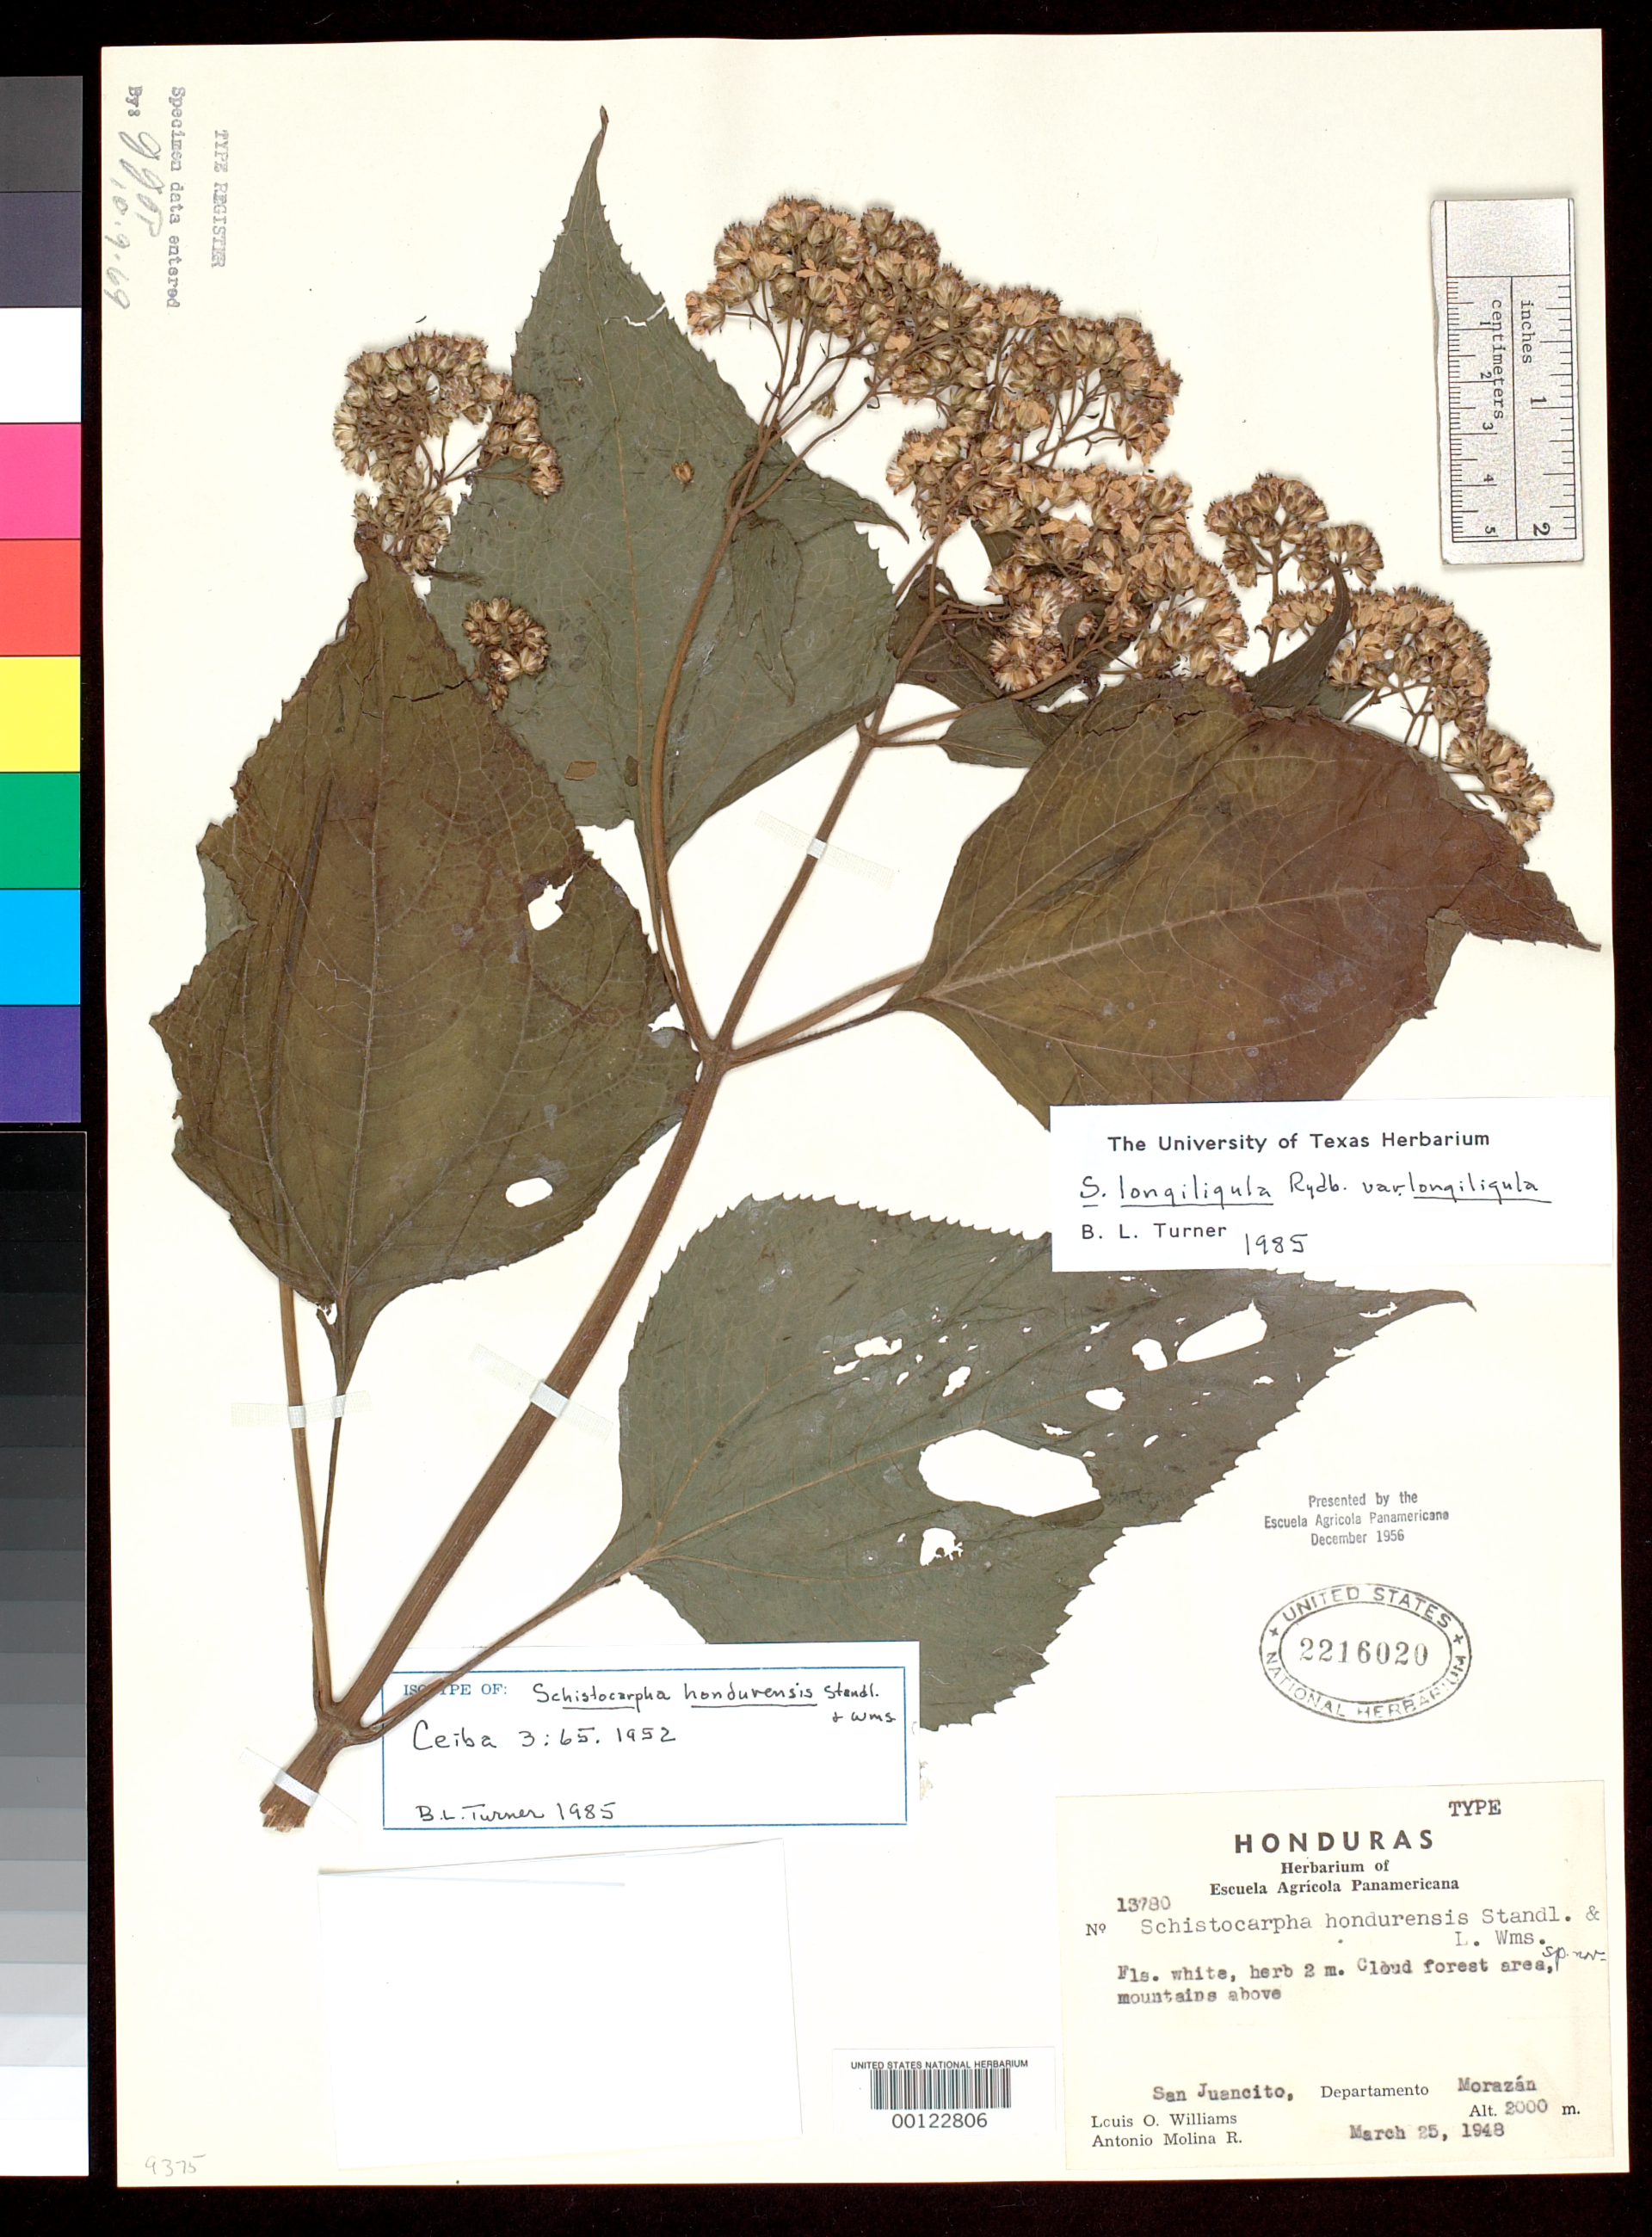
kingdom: Plantae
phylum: Tracheophyta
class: Magnoliopsida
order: Asterales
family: Asteraceae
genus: Schistocarpha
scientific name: Schistocarpha hondurensis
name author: Standl. & L.O. Williams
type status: Holotype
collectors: L. O. Williams & A. Molina R.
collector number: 13780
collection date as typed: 25 Mar 1948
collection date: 1948-03-25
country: Honduras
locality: San Juancito.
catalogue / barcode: US 2216020